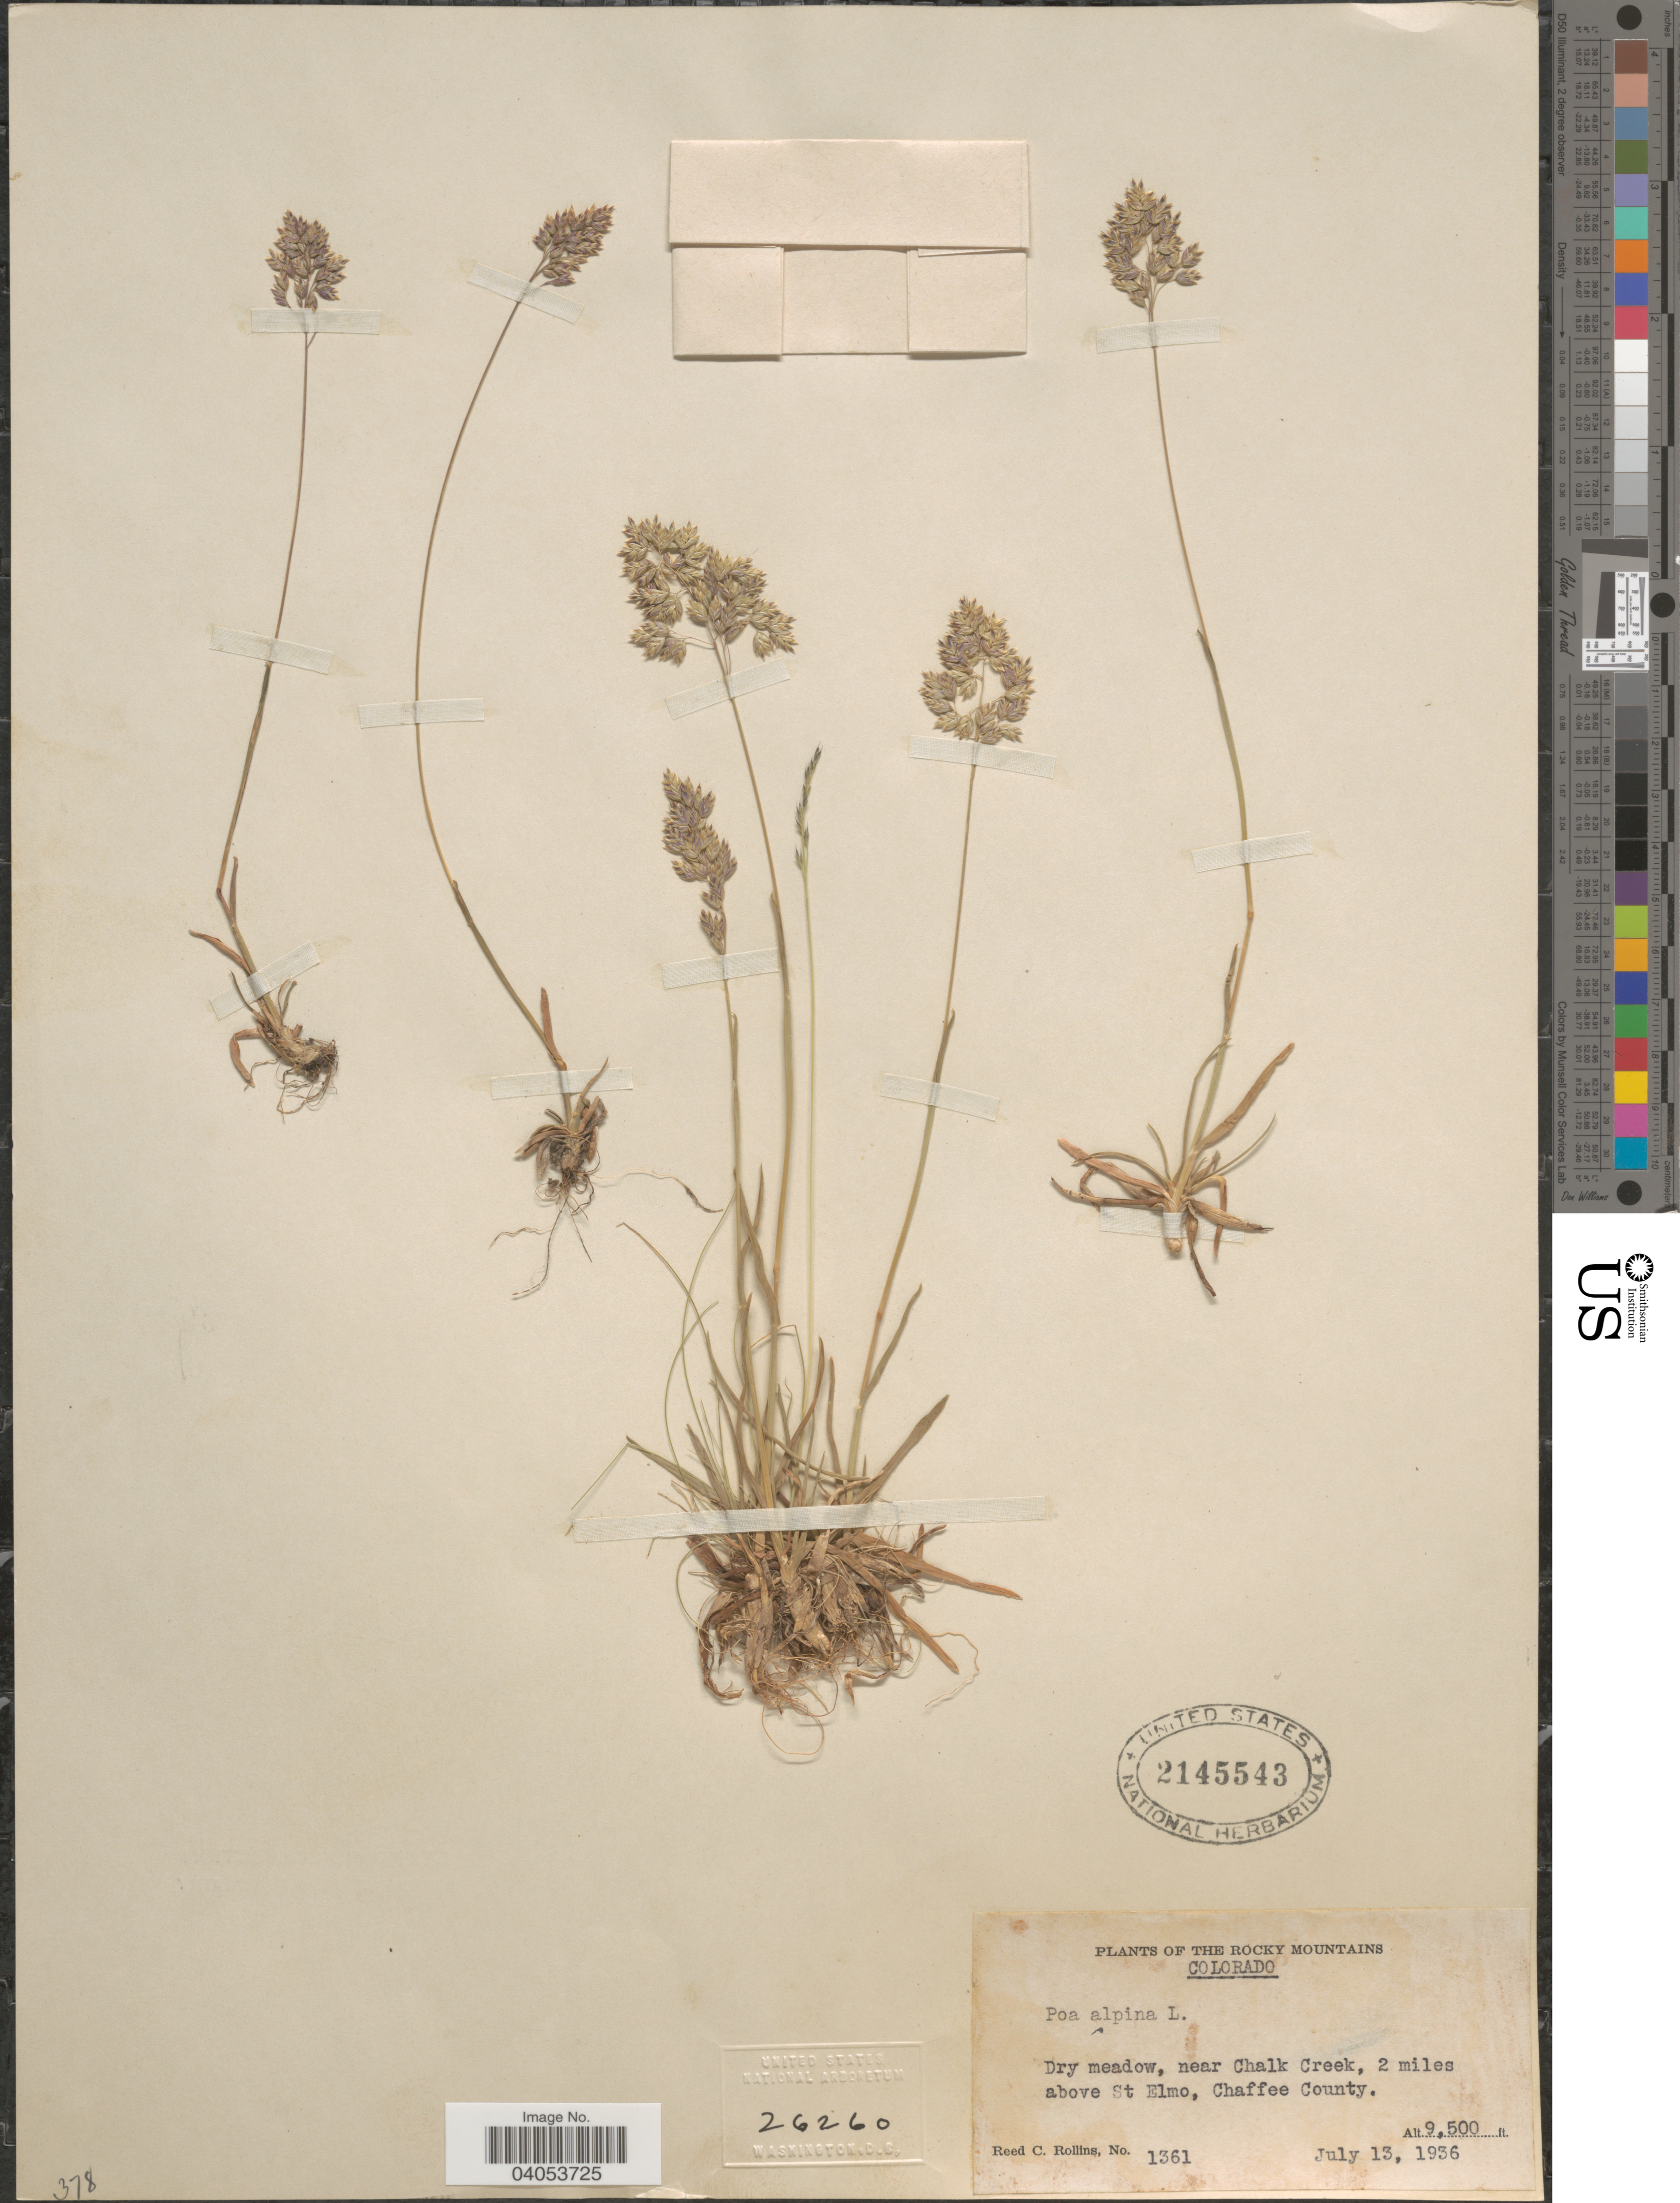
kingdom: Plantae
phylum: Tracheophyta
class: Liliopsida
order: Poales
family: Poaceae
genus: Poa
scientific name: Poa alpina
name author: L.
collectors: R. C. Rollins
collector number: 1361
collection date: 1936-07-13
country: United States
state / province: Colorado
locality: The Rocky Mountains. Dry meadow, near Chalk Creek, 2 miles above St Elmo, Chaffee County.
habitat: dry meadow near creek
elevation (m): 2896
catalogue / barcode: US 2145543